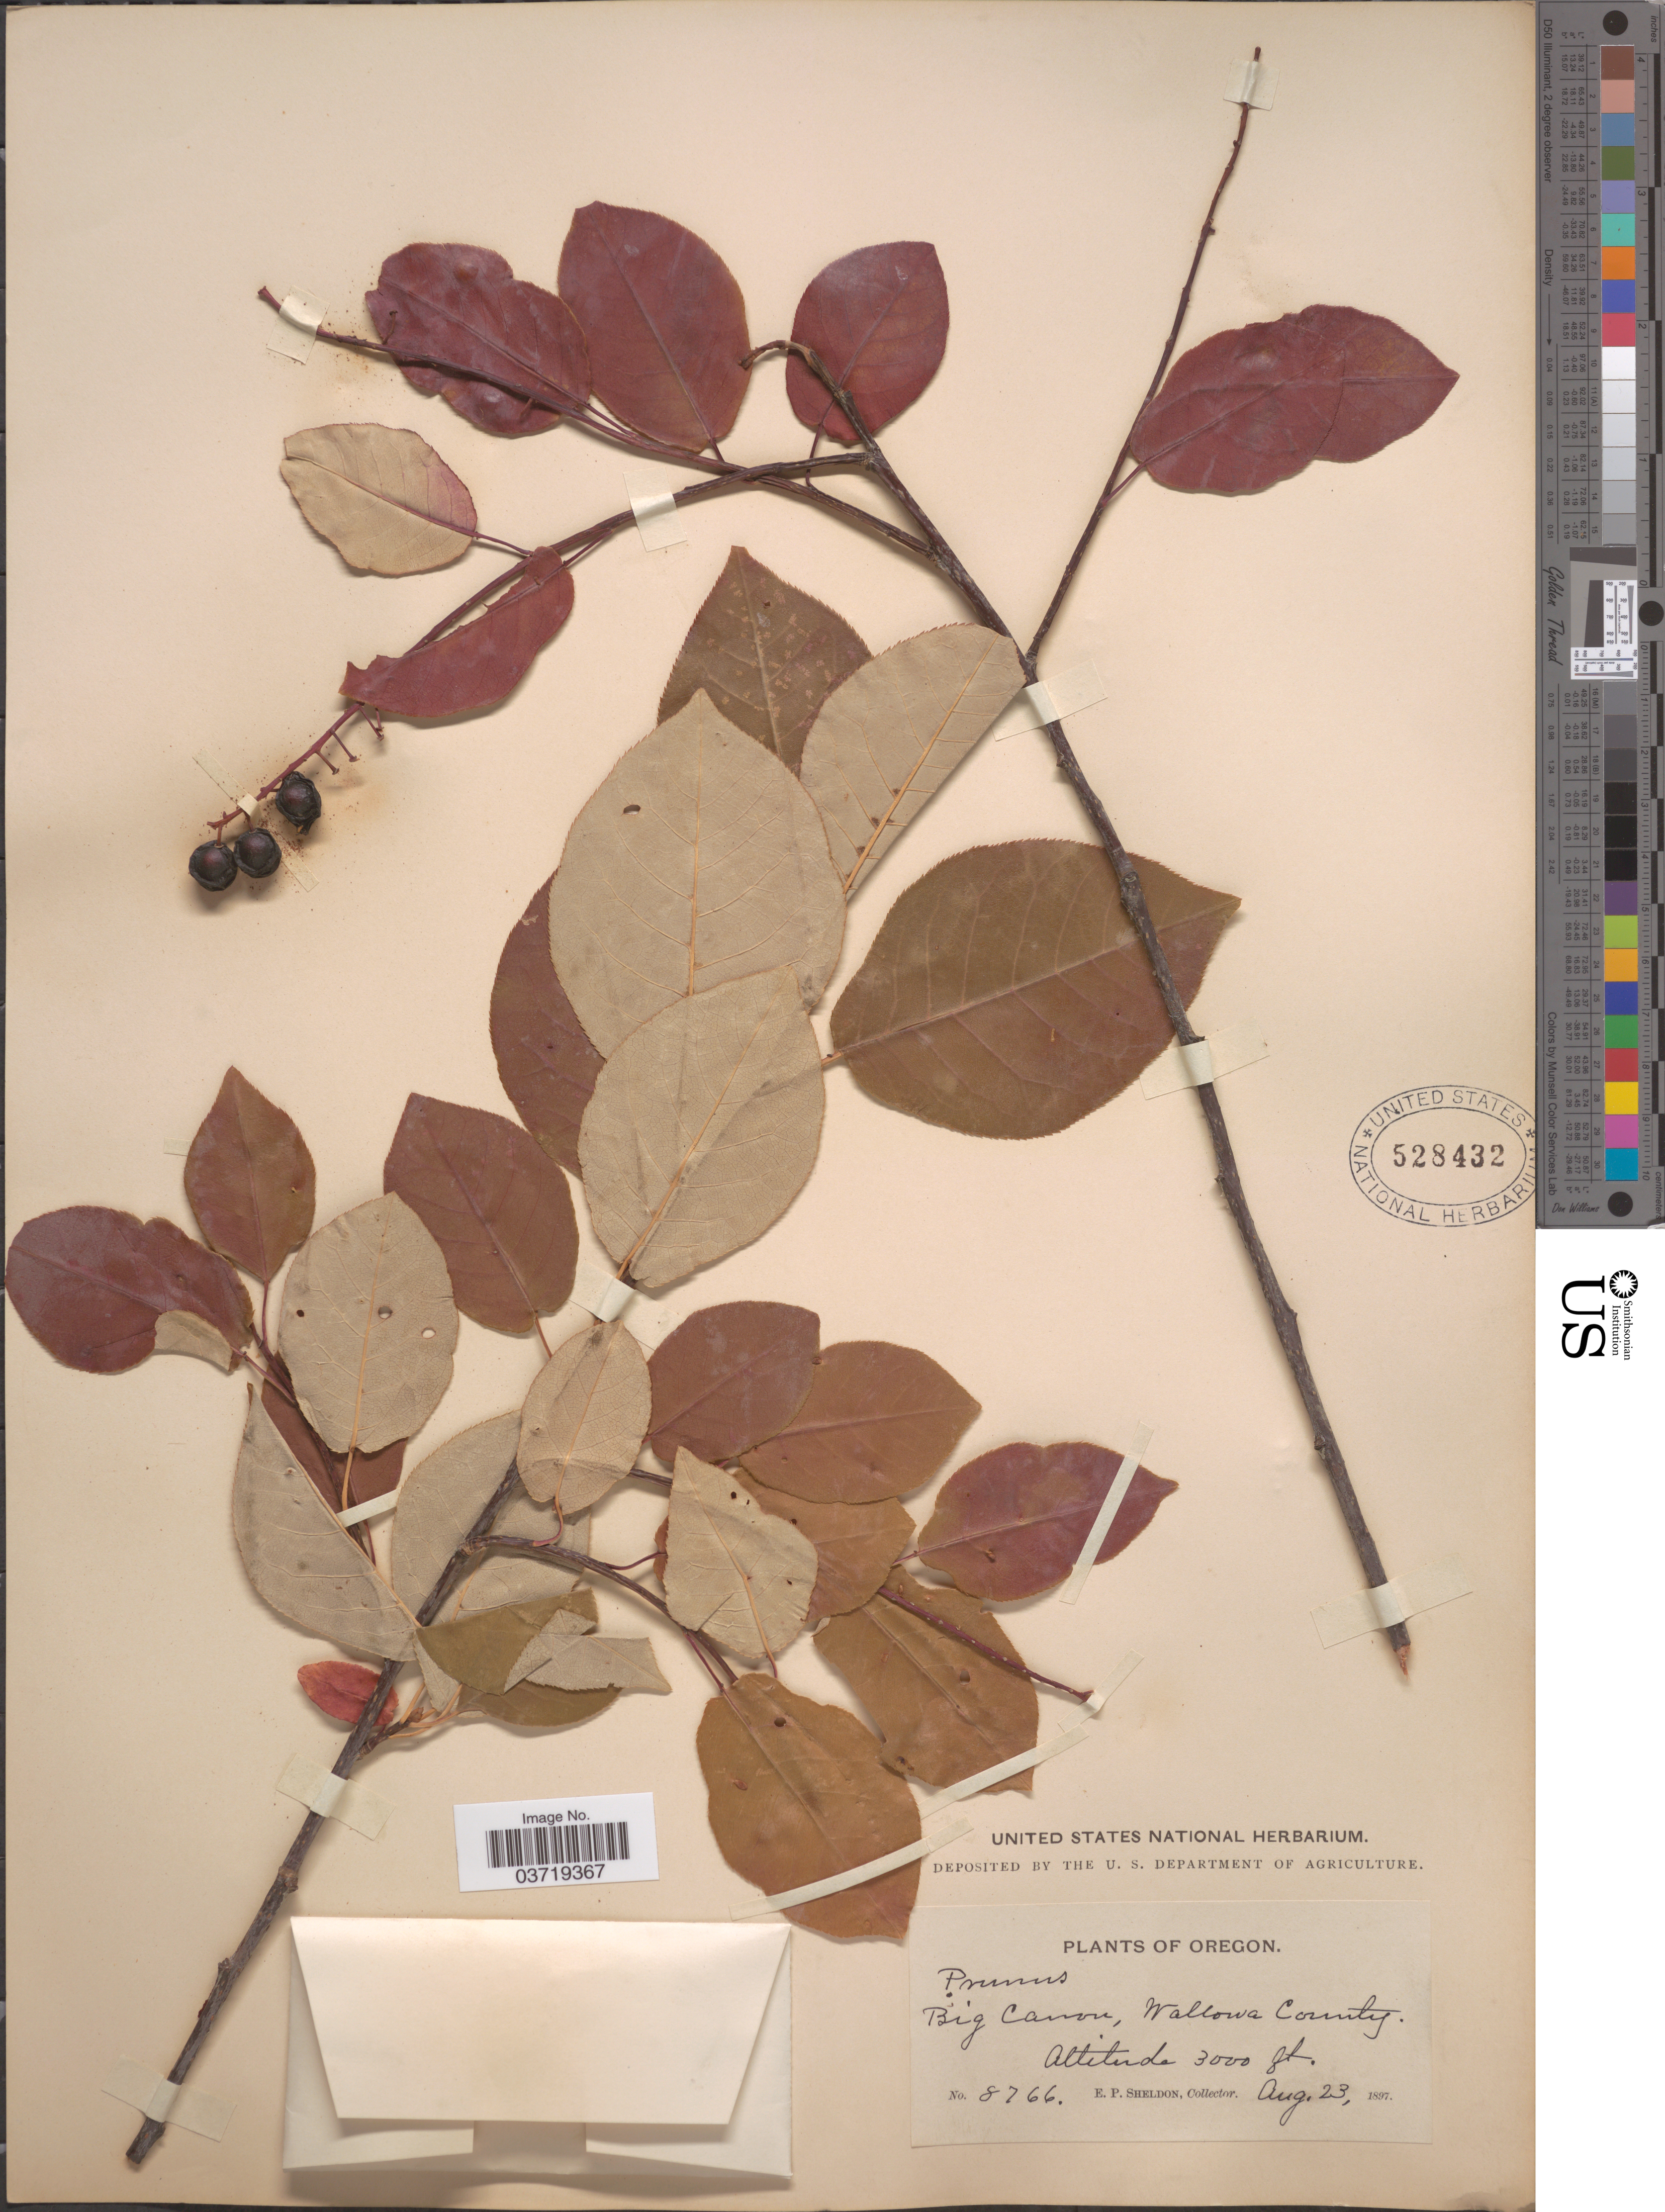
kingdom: Plantae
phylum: Tracheophyta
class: Magnoliopsida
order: Rosales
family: Rosaceae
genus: Prunus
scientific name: Prunus virginiana var. demissa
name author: (Nutt.) Torr.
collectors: E. P. Sheldon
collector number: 8766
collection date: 1897-08-23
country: United States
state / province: Oregon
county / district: Wallowa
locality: Big Canon, Wallowa County.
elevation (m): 914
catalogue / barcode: US 528432